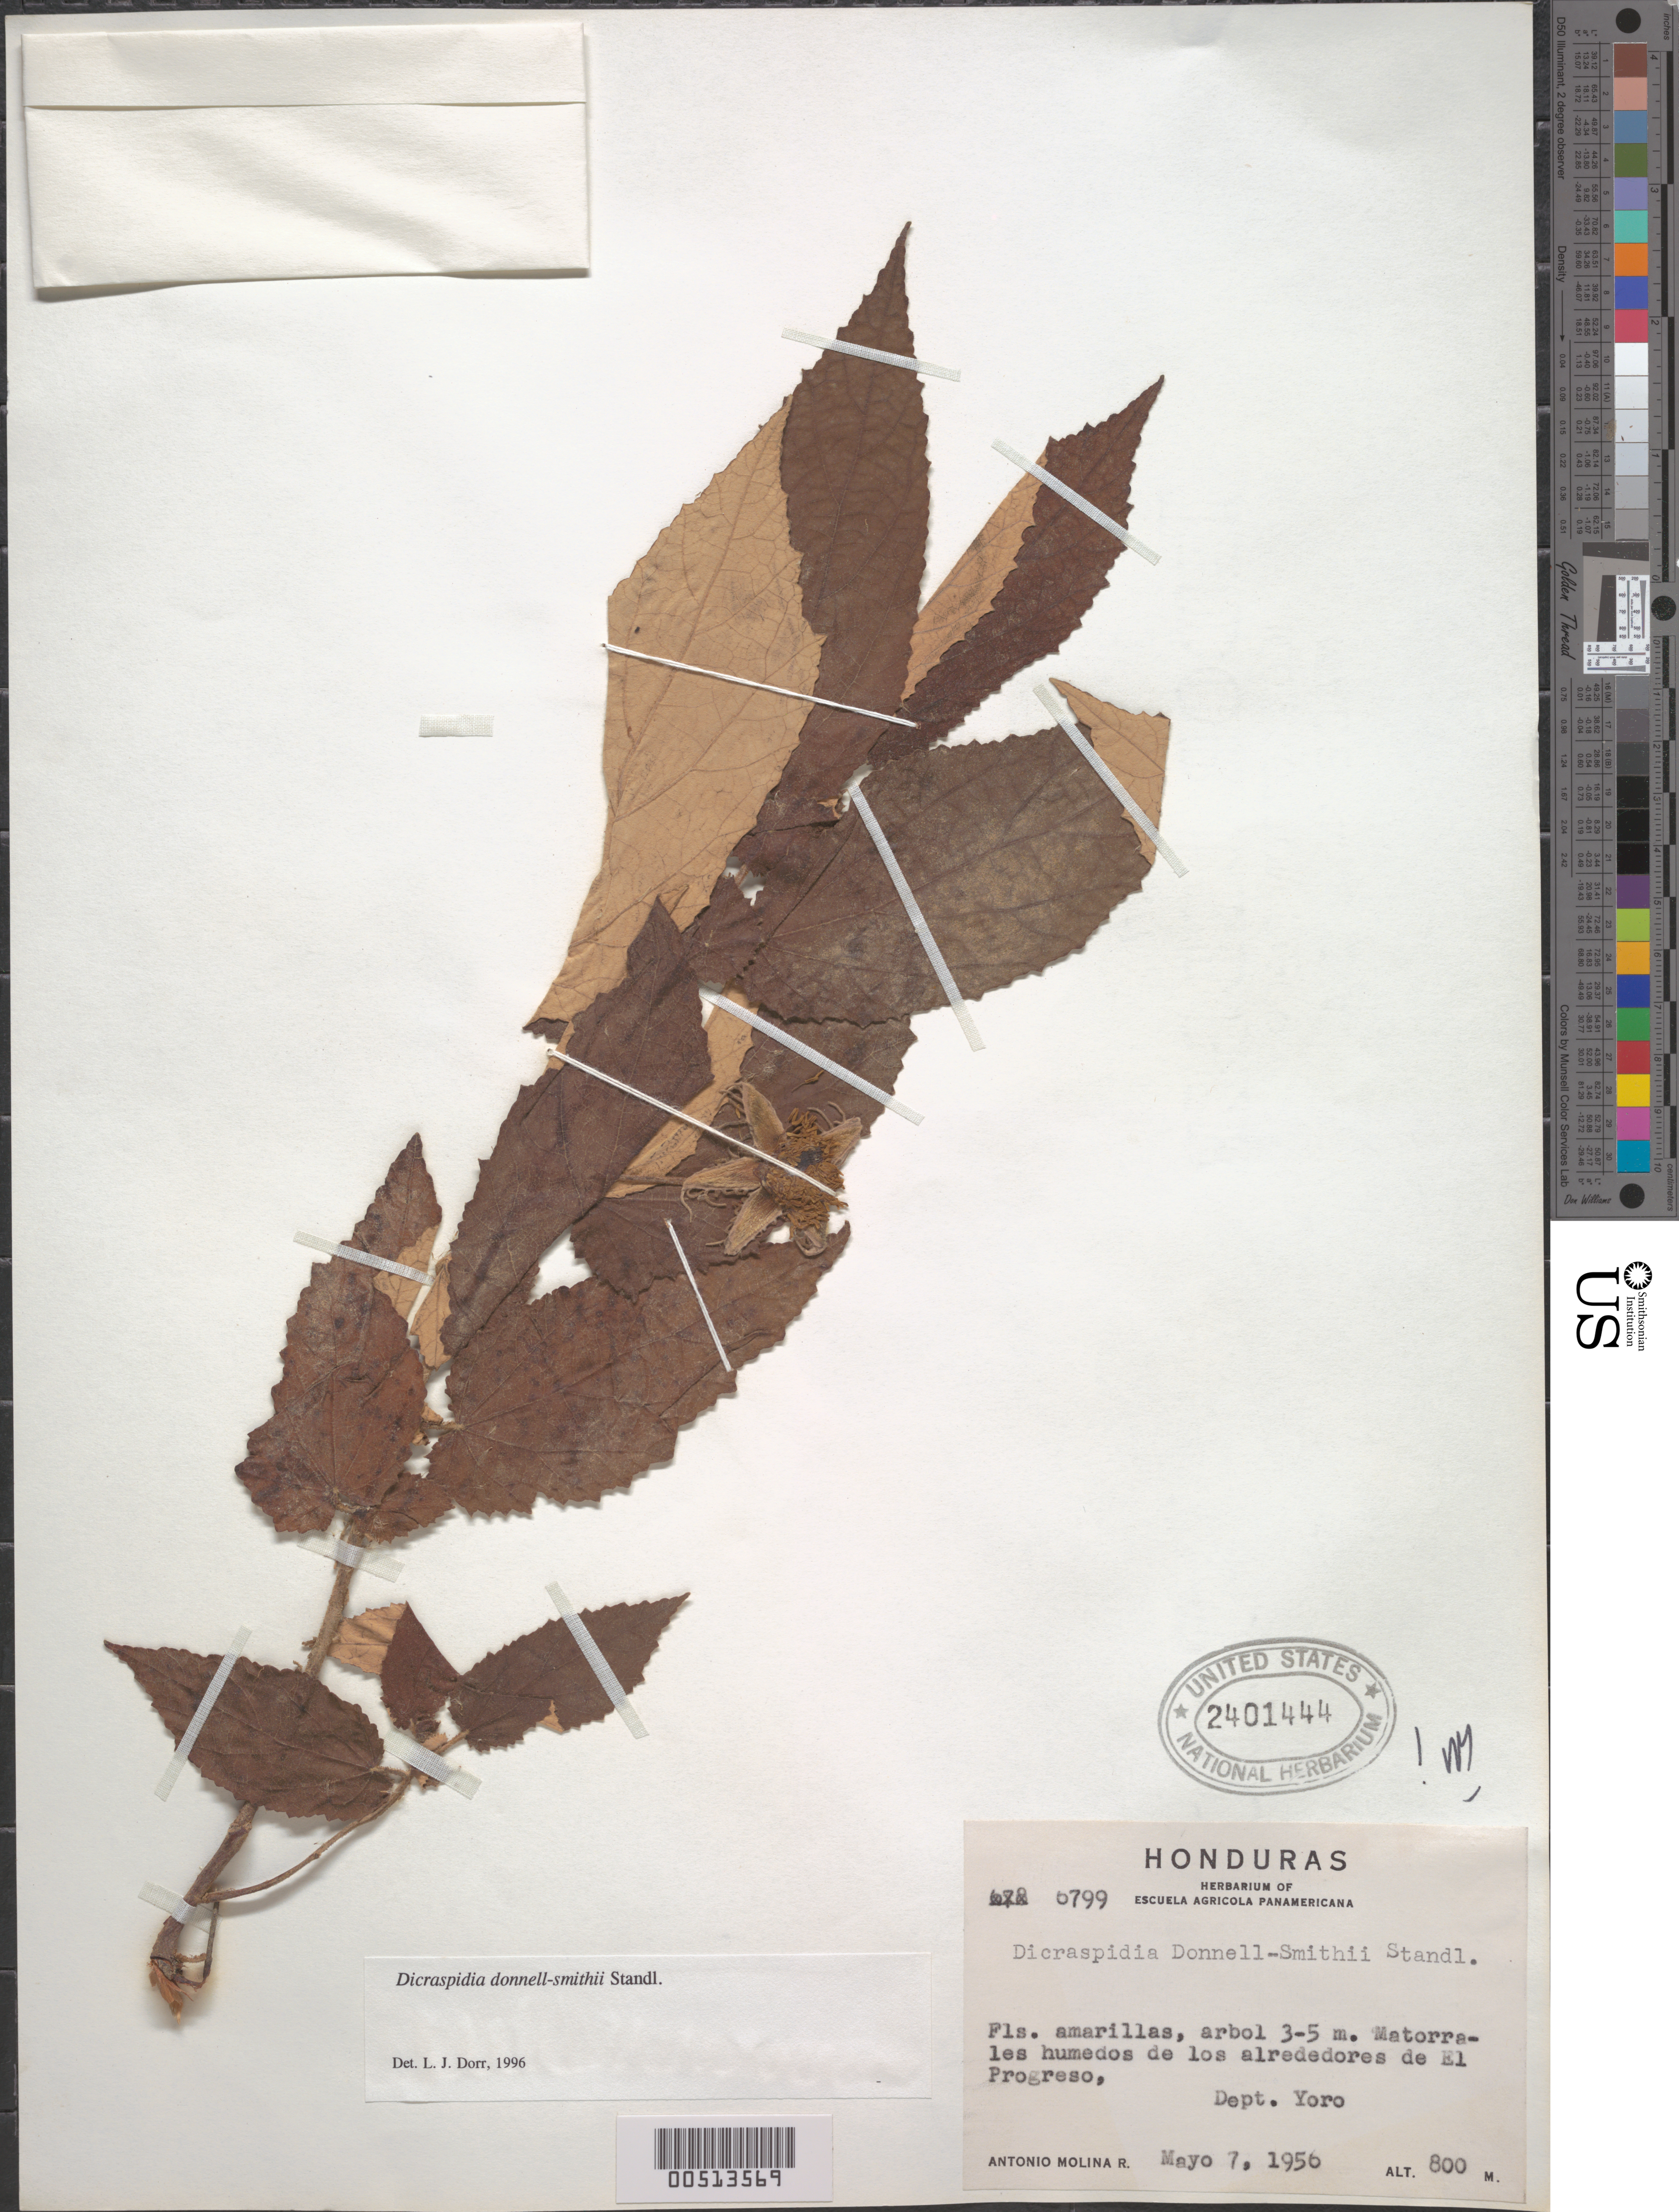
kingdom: Plantae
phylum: Tracheophyta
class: Magnoliopsida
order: Malvales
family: Muntingiaceae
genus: Dicraspidia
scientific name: Dicraspidia donnell-smithii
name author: Standl.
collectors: A. Molina R.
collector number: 6799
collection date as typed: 07 May 1956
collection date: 1956-05-07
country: Honduras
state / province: Yoro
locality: Alrededores de El Progresso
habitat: Matorrales humidos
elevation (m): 800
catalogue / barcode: US 2401444